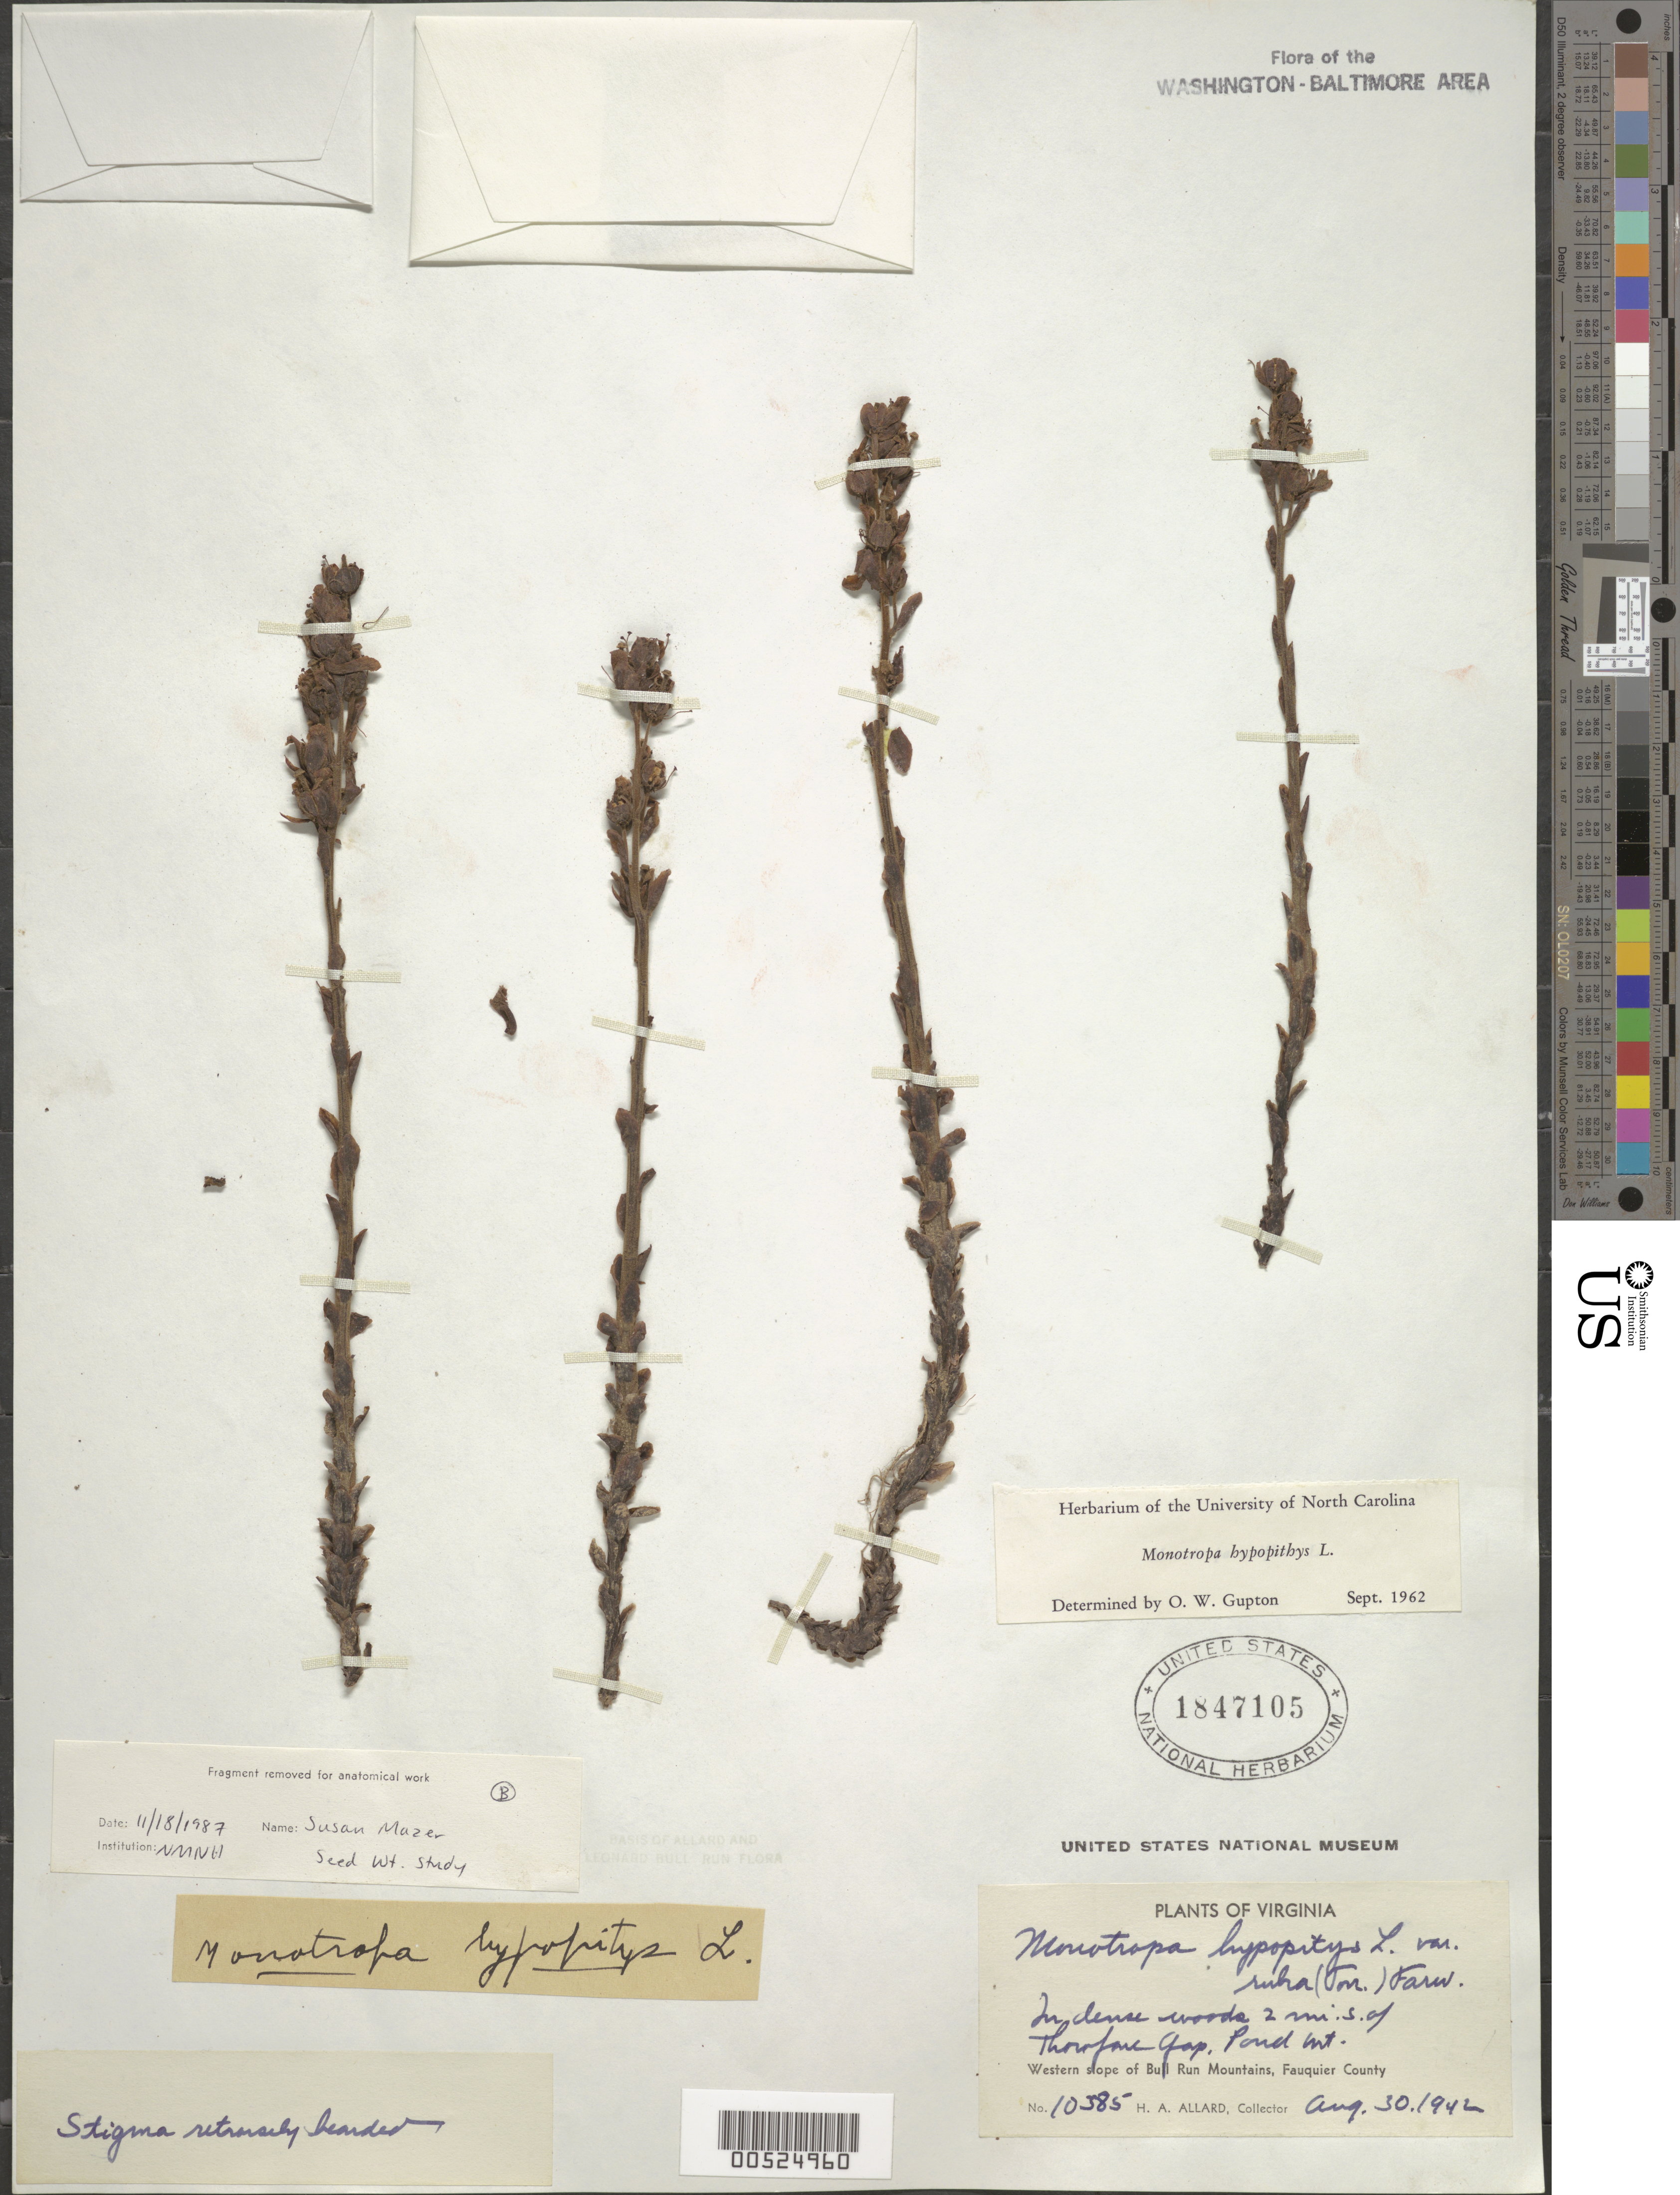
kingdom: Plantae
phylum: Tracheophyta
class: Magnoliopsida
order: Ericales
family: Ericaceae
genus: Hypopitys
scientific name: Hypopitys monotropa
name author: Crantz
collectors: H. A. Allard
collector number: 10385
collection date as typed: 30 Aug 1942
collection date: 1942-08-30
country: United States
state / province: Virginia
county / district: Fauquier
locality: Bull Run Mountains, 2 mi. S of Thorofare Gap, Pond Mt. Bull Run Mts.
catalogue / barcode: US 1847105